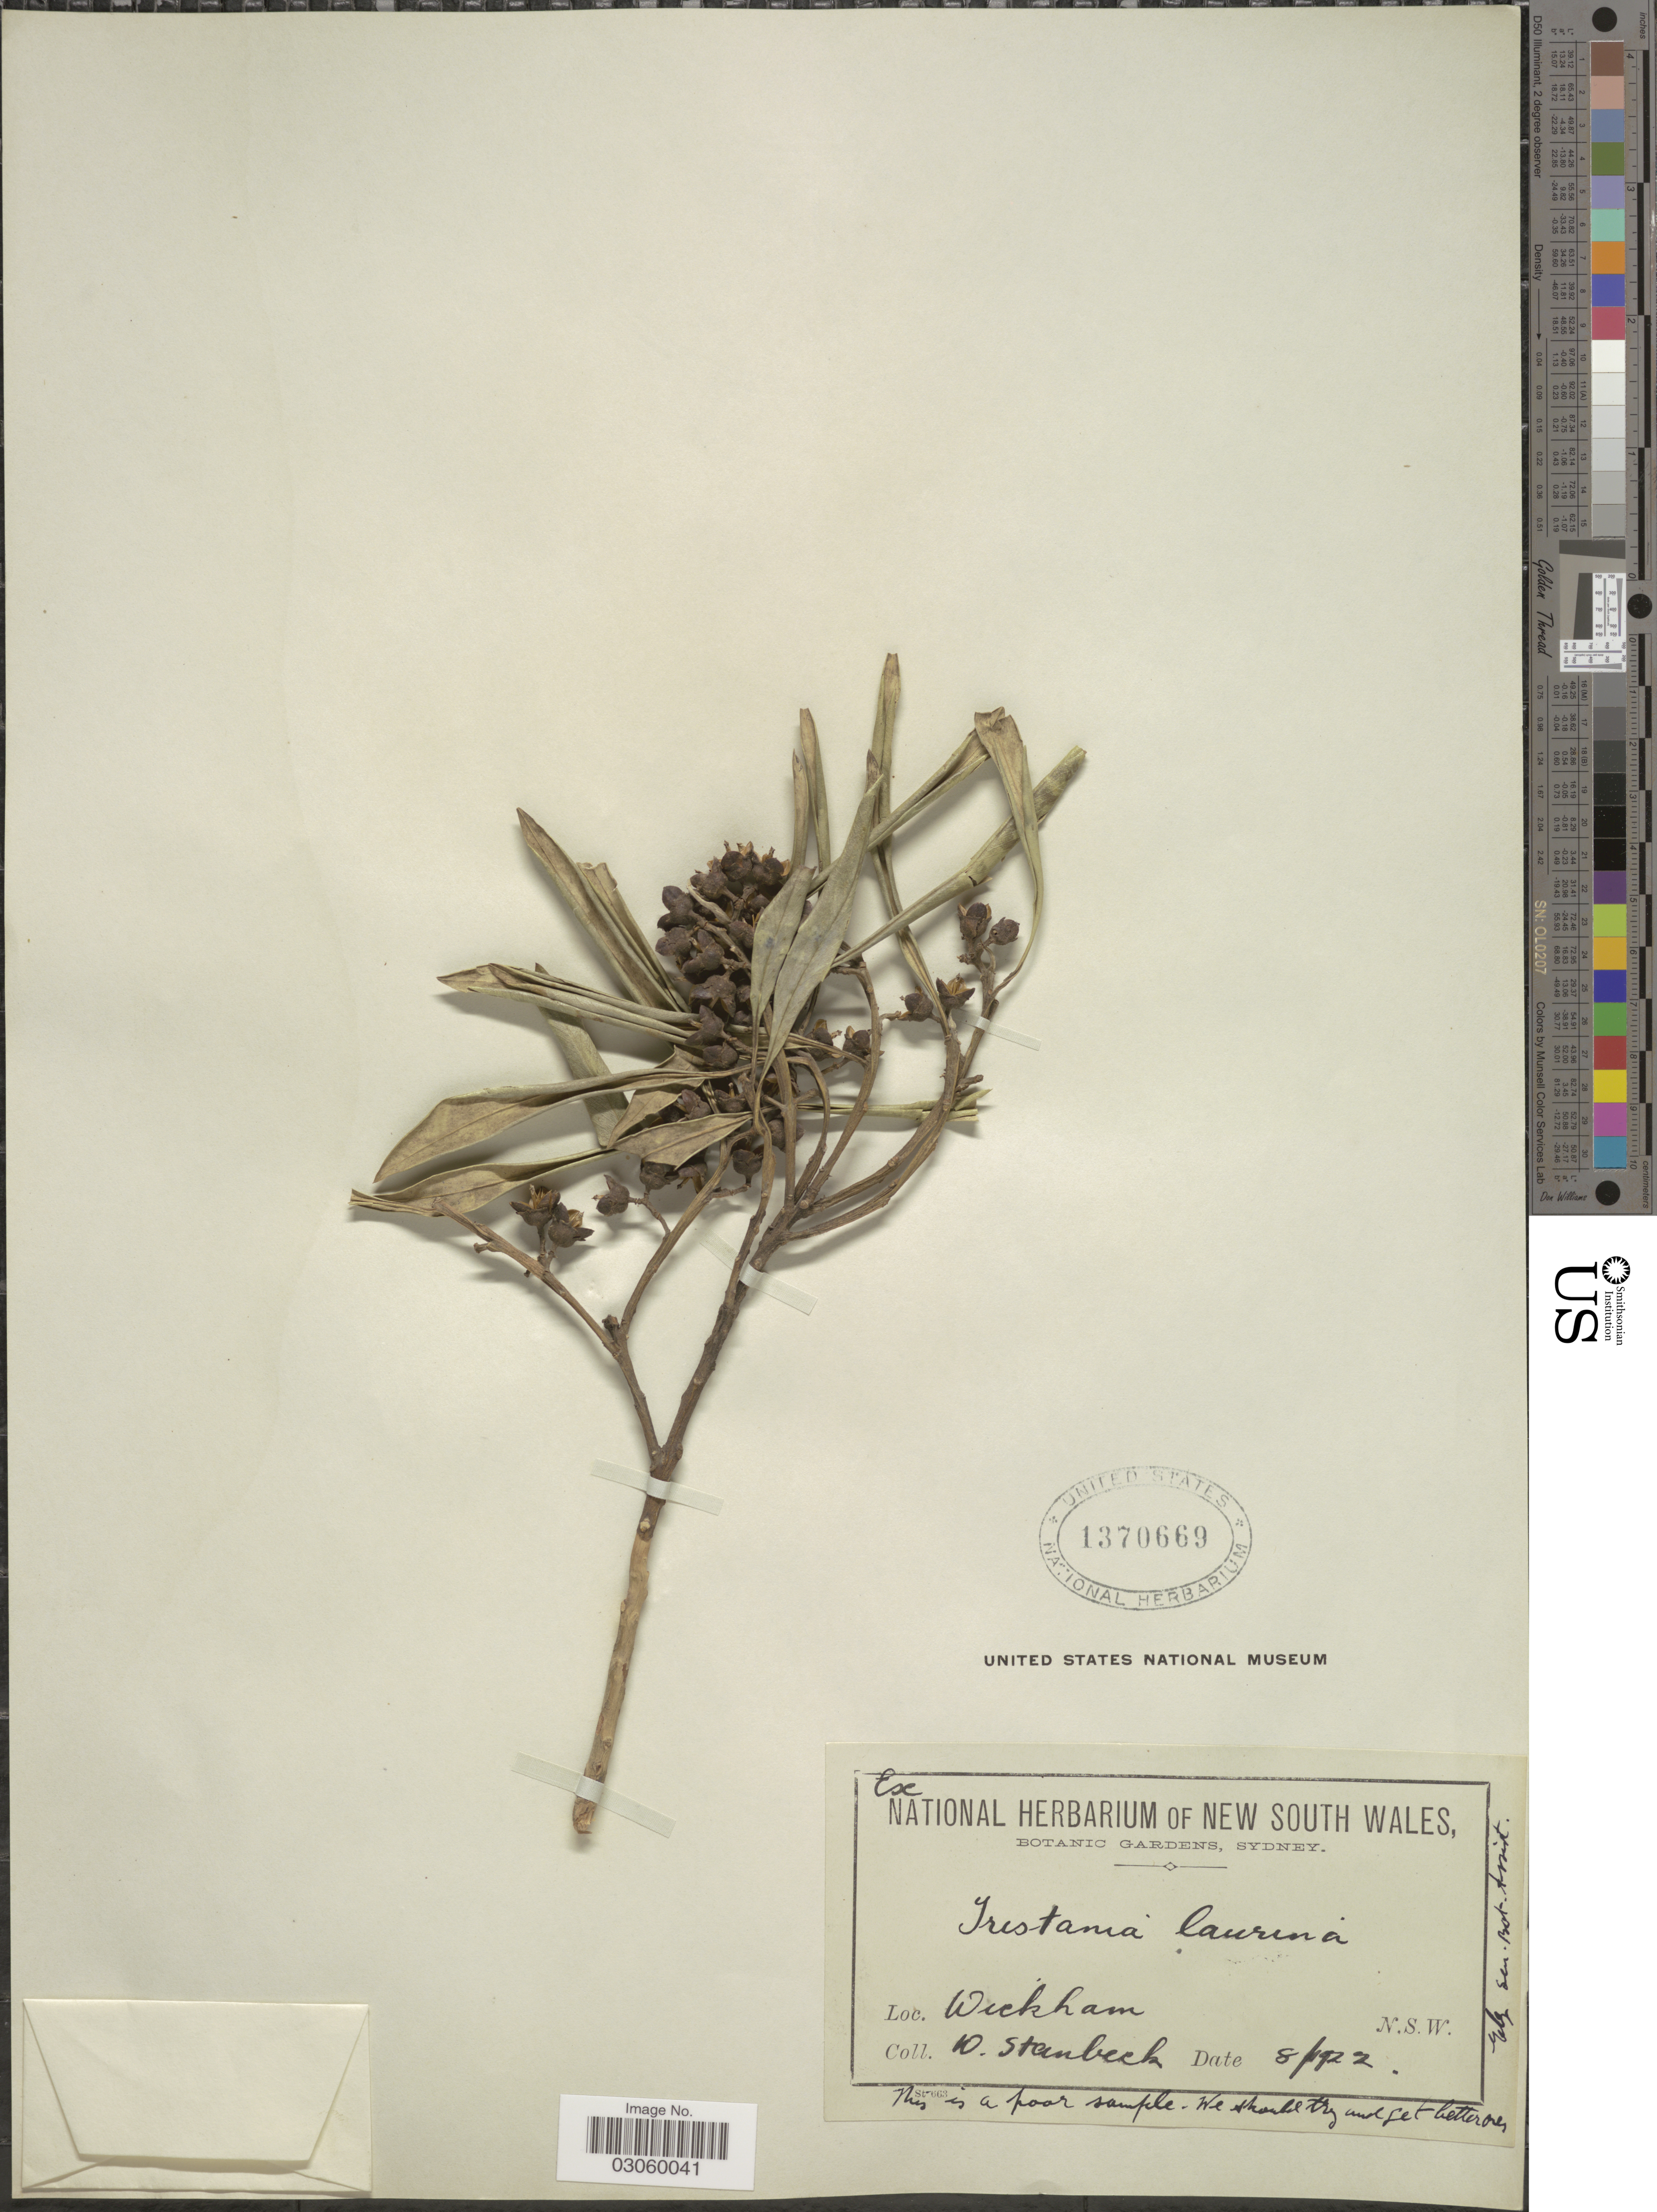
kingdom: Plantae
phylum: Tracheophyta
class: Magnoliopsida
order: Myrtales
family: Myrtaceae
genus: Tristaniopsis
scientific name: Tristaniopsis laurina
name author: (Sm.) P.G. Wilson & J. T. Waterh.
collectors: W. Steinbeck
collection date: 1922-08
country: Australia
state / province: New South Wales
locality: Wickham.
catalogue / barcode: US 1370669